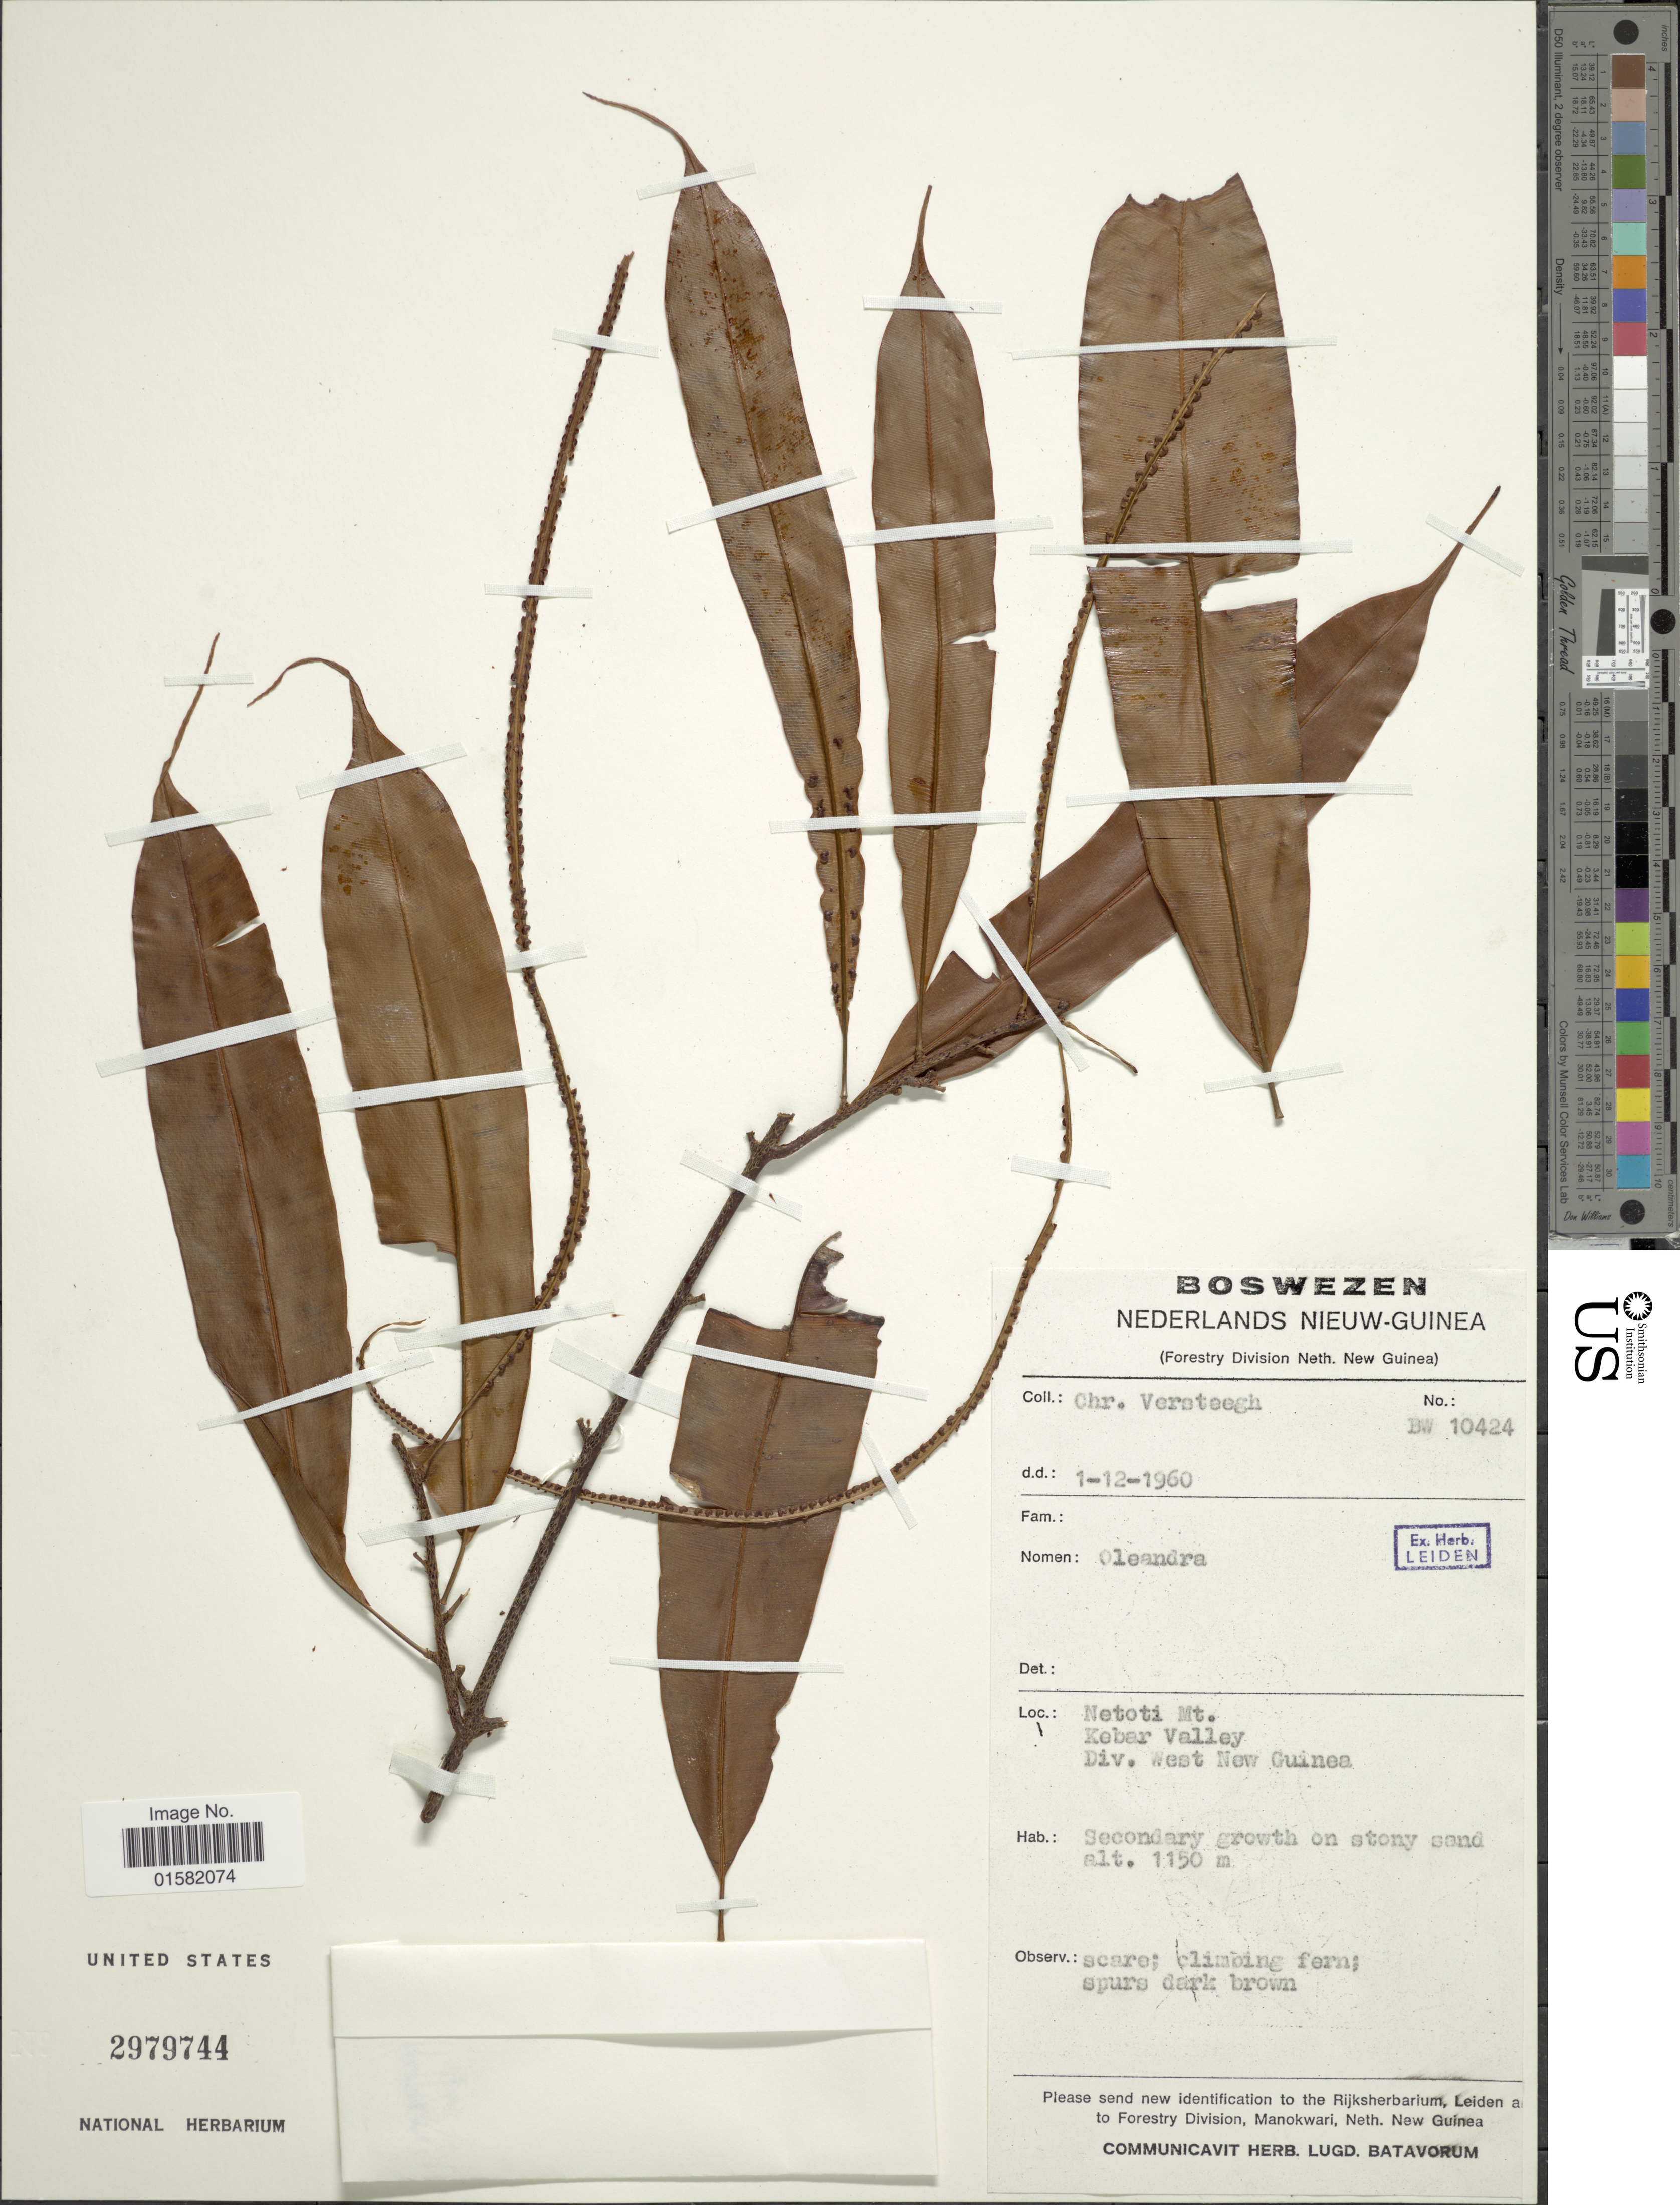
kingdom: Plantae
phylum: Tracheophyta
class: Polypodiopsida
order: Polypodiales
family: Oleandraceae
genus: Oleandra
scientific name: Oleandra sp.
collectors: C. Versteegh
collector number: BW 10424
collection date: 1960-12-01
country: Indonesia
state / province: Papua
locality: Netoti Mt. Kebar Valley, Div. West Guinea.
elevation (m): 1150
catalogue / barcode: US 2979744